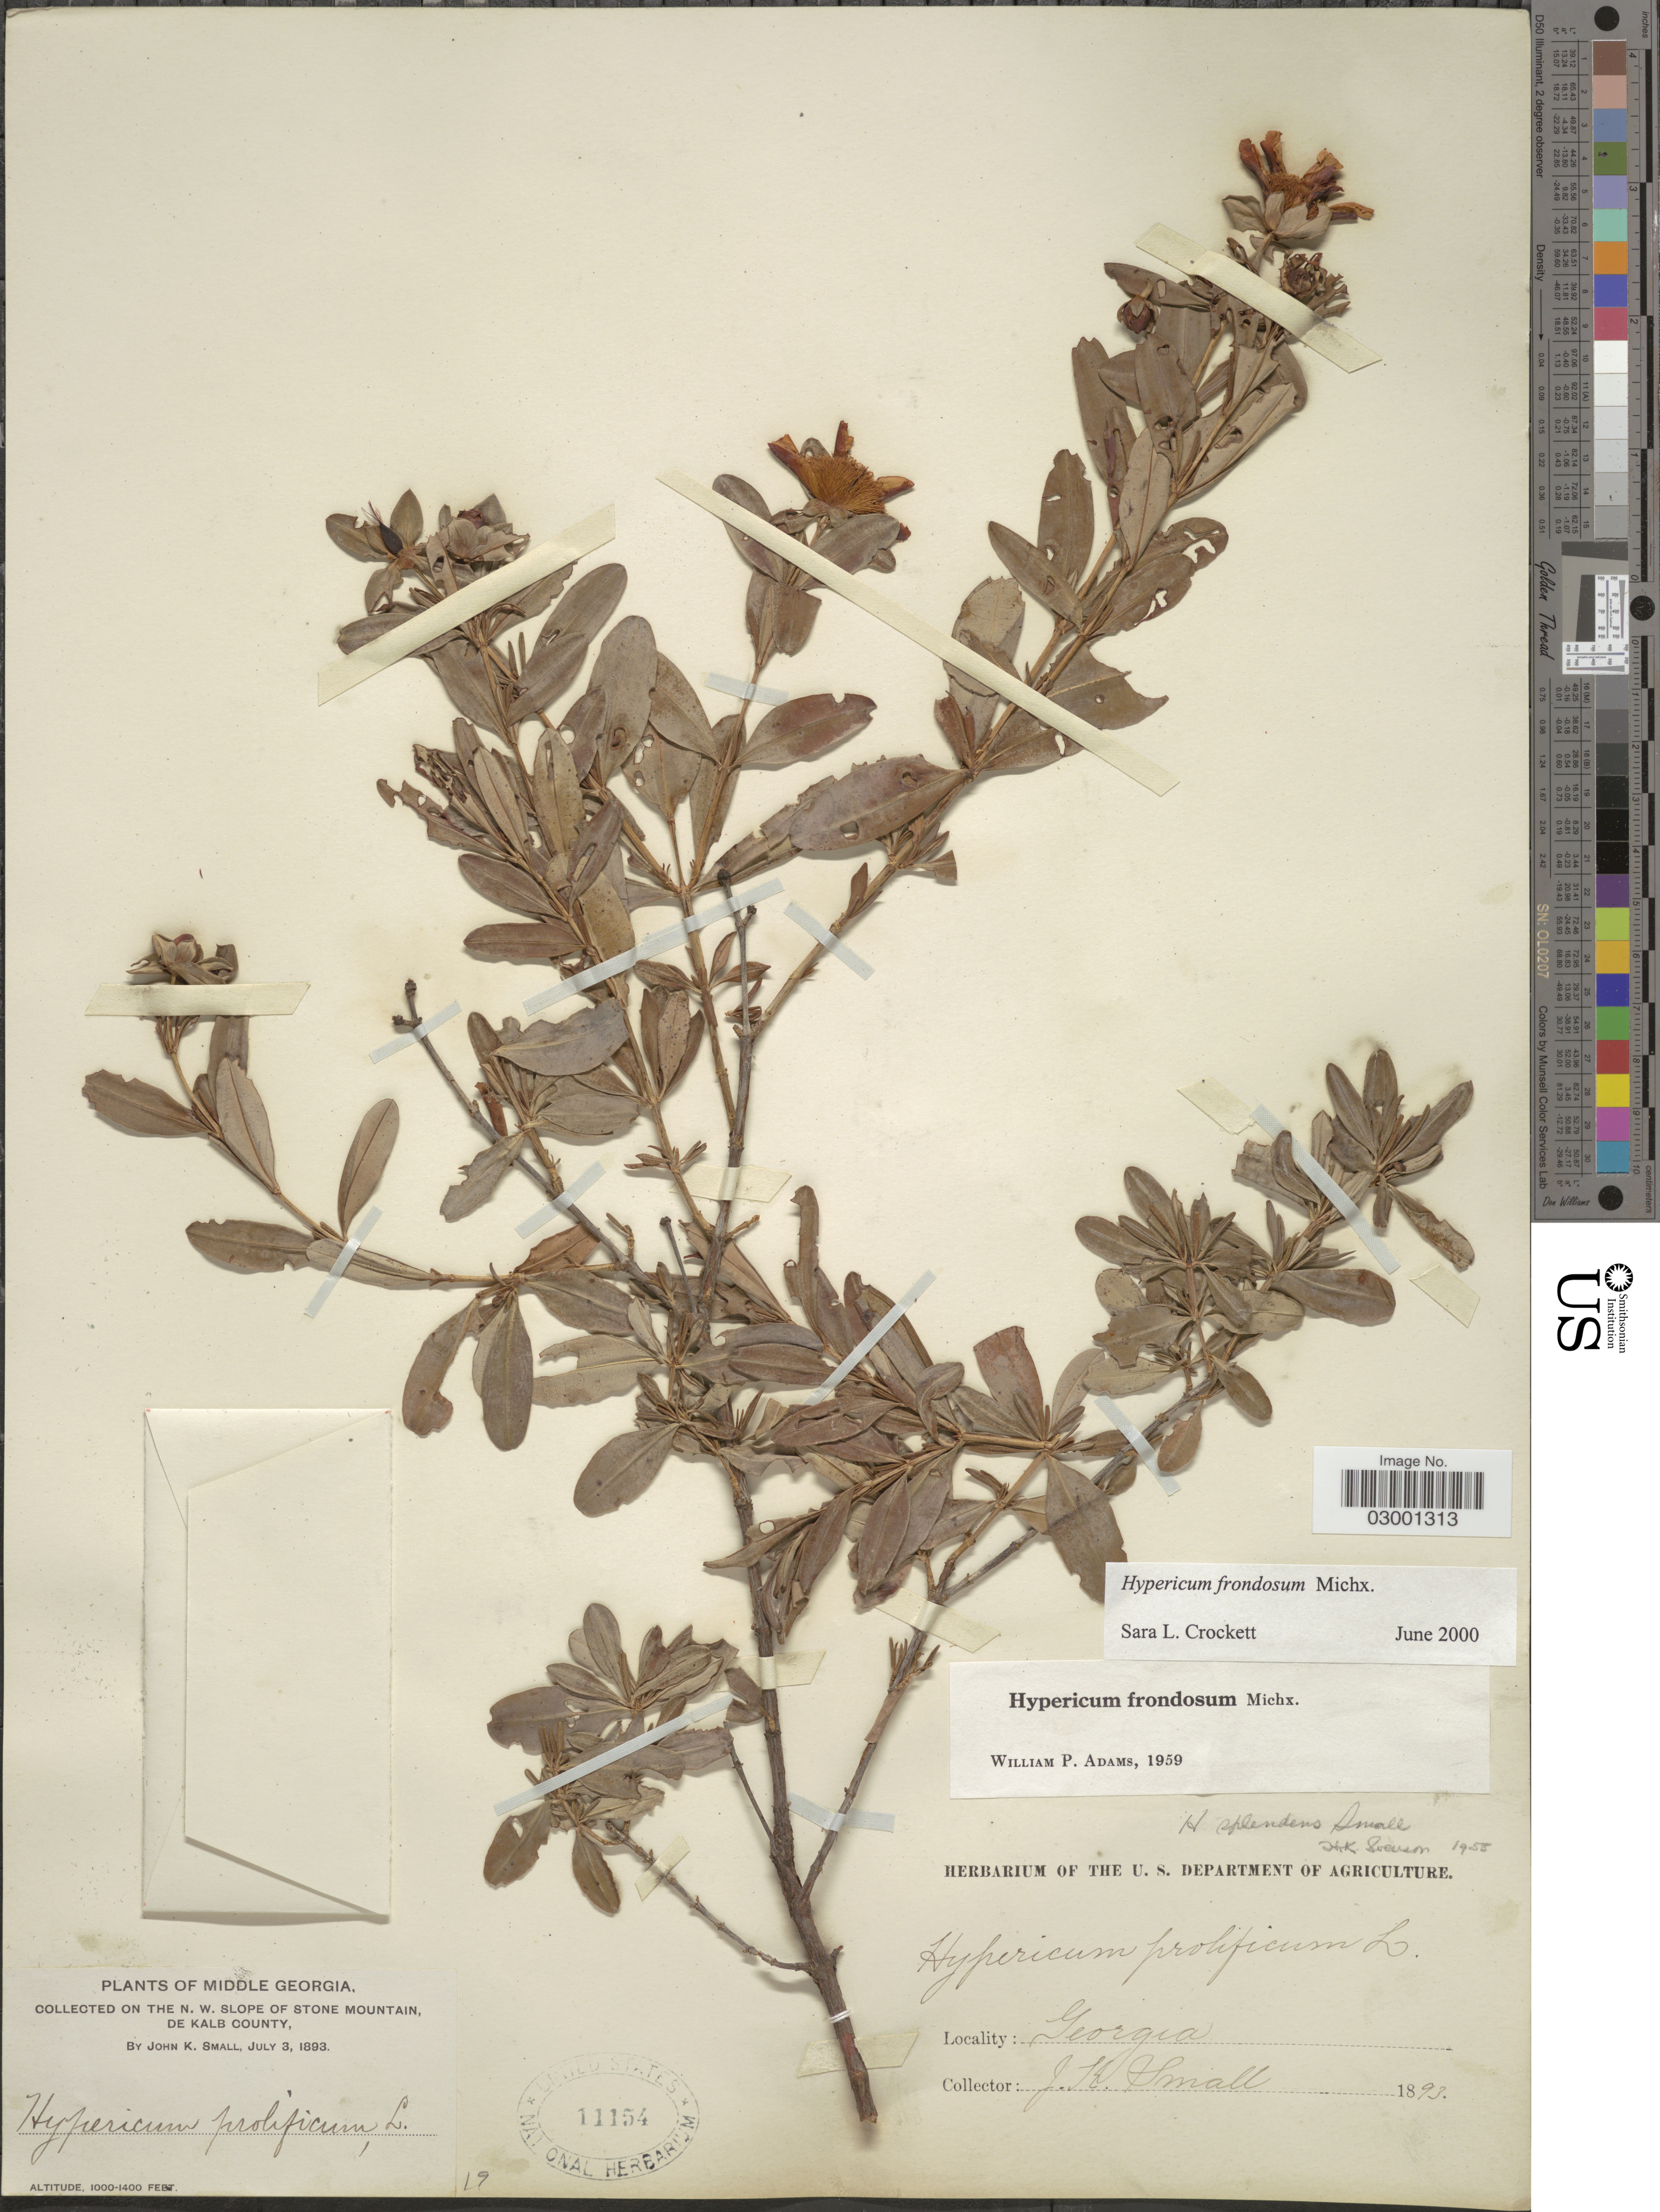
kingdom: Plantae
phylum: Tracheophyta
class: Magnoliopsida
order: Malpighiales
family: Hypericaceae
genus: Hypericum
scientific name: Hypericum frondosum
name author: Michx.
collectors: J. K. Small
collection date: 1893-07-03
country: United States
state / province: Georgia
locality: Middle Georgia. On the N.W slope of Stone Mountain, De Kalb County.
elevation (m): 305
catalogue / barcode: US 11154